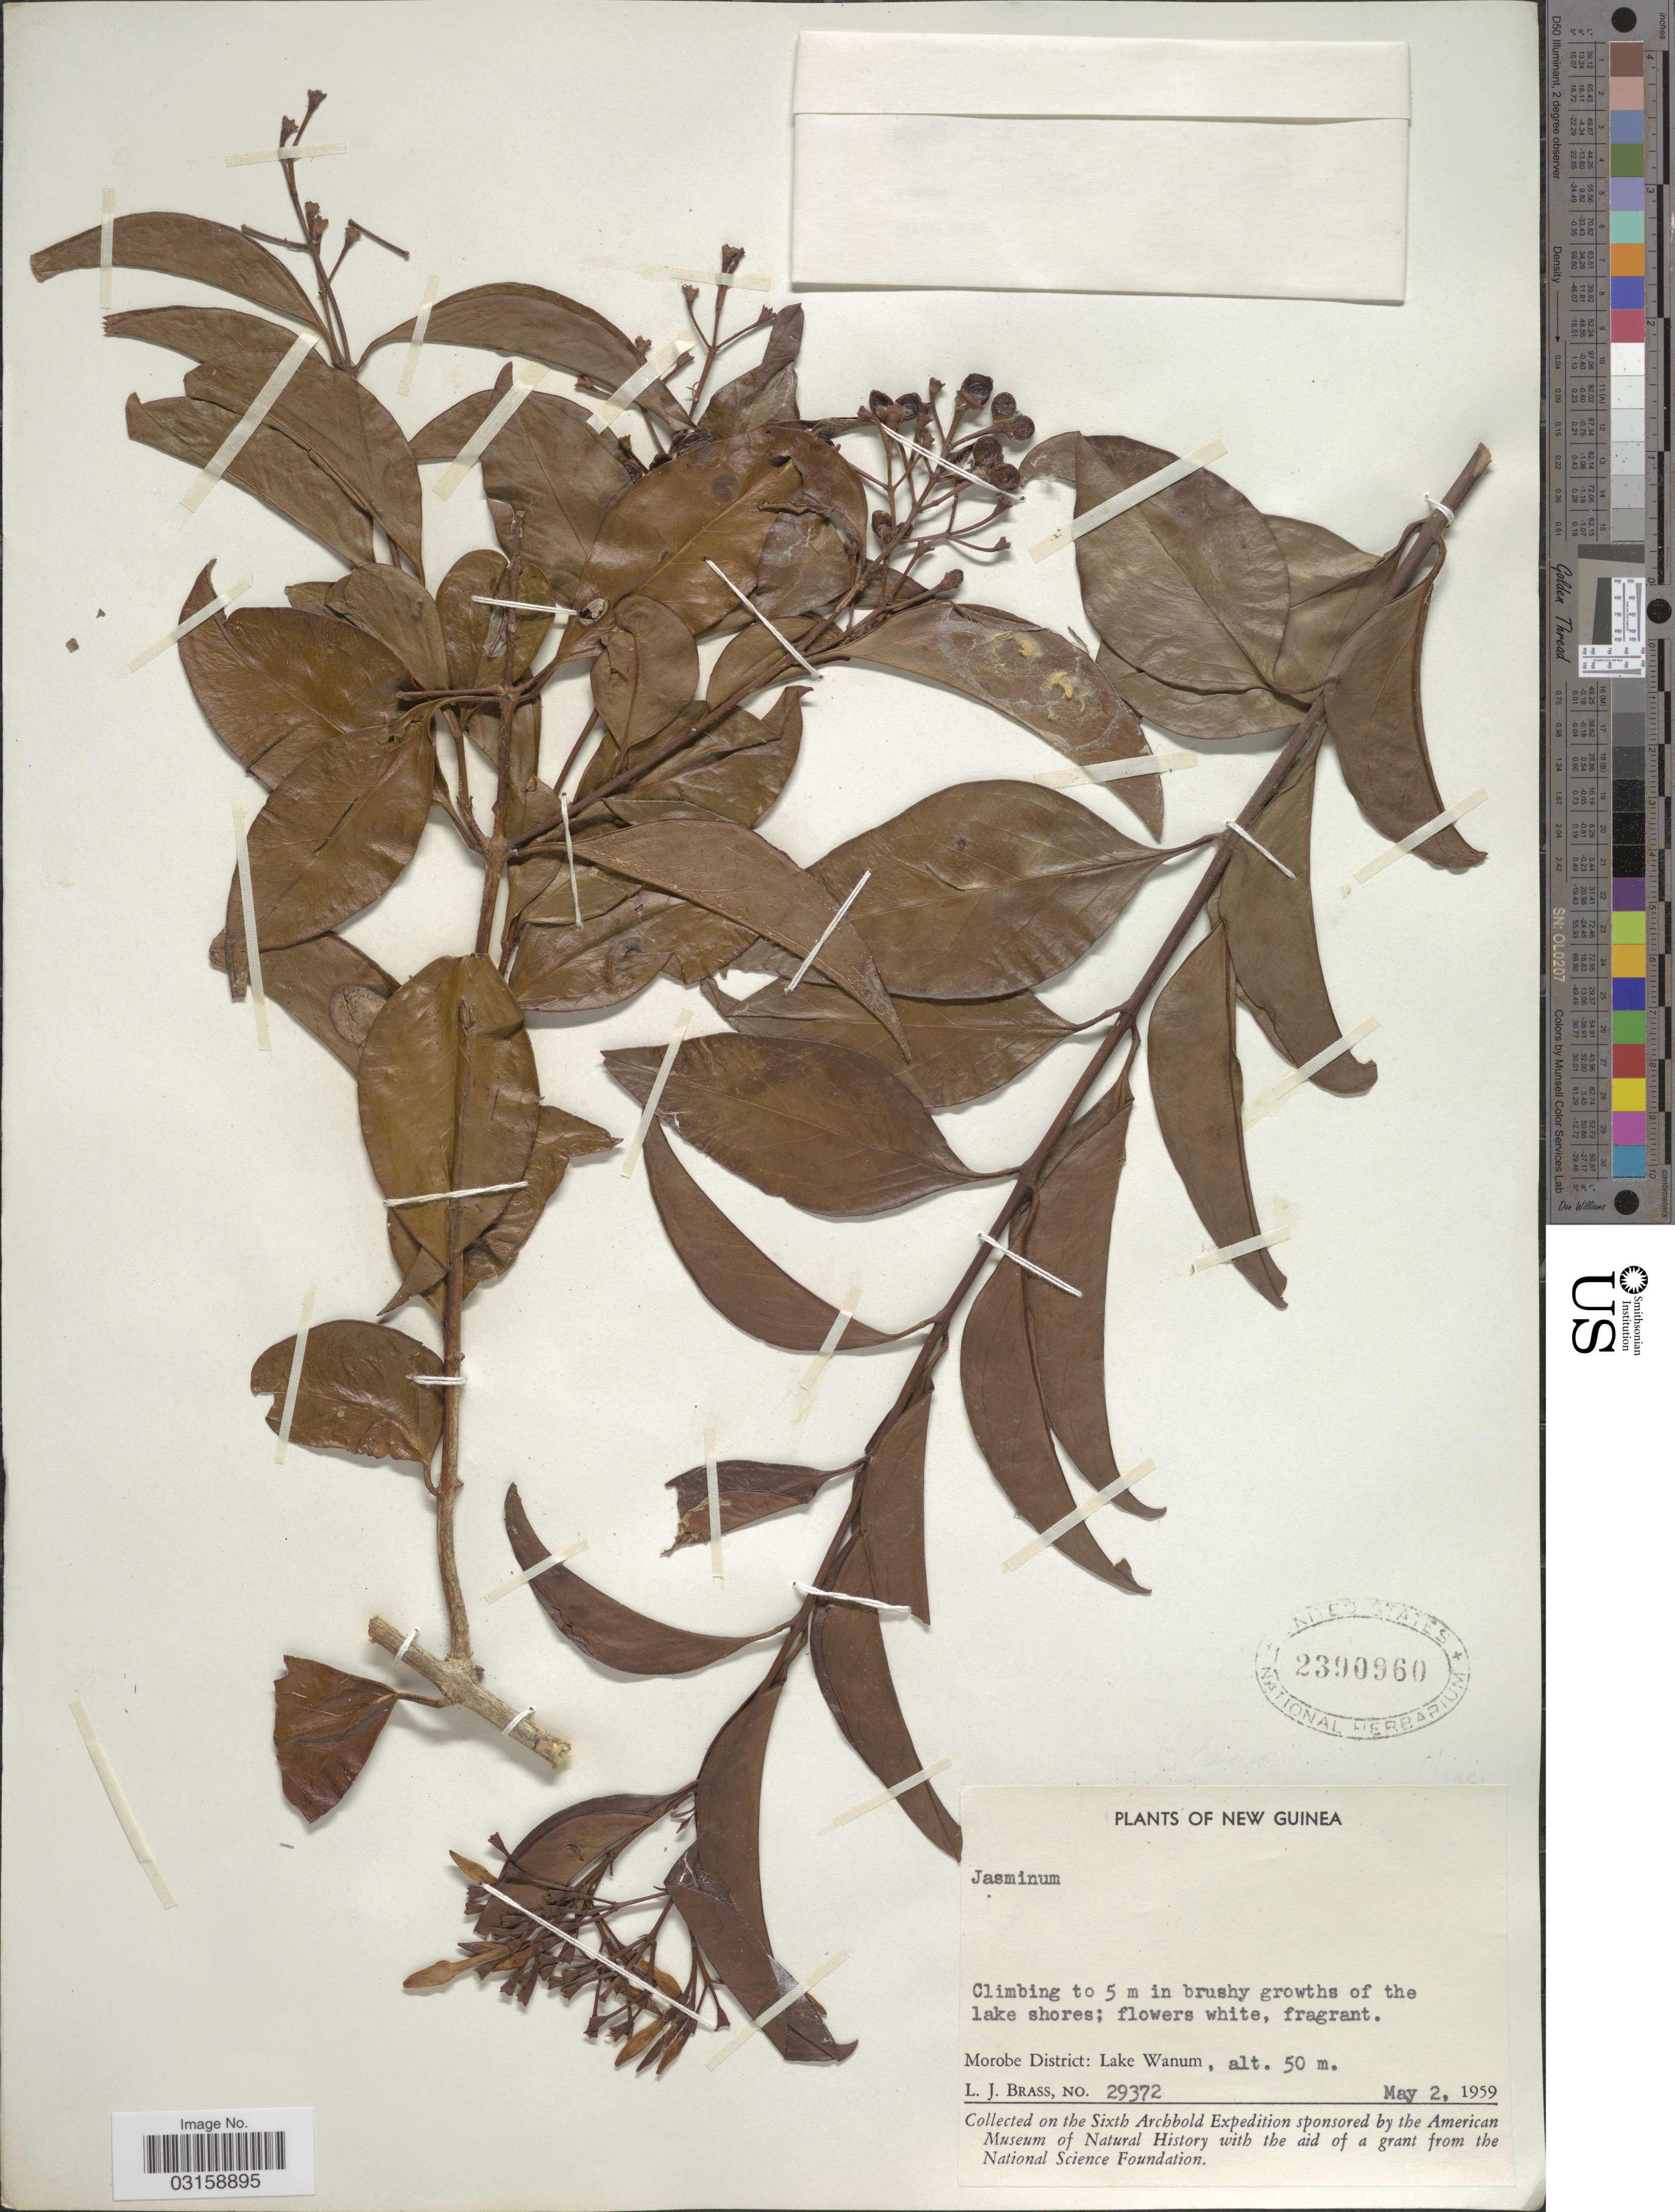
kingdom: Plantae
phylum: Tracheophyta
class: Magnoliopsida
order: Lamiales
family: Oleaceae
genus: Jasminum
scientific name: Jasminum sp.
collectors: L. J. Brass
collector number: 29372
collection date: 1959-05-02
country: Papua New Guinea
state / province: Morobe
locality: New Guinea. Lake Wanum.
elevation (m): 50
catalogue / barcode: US 2390960